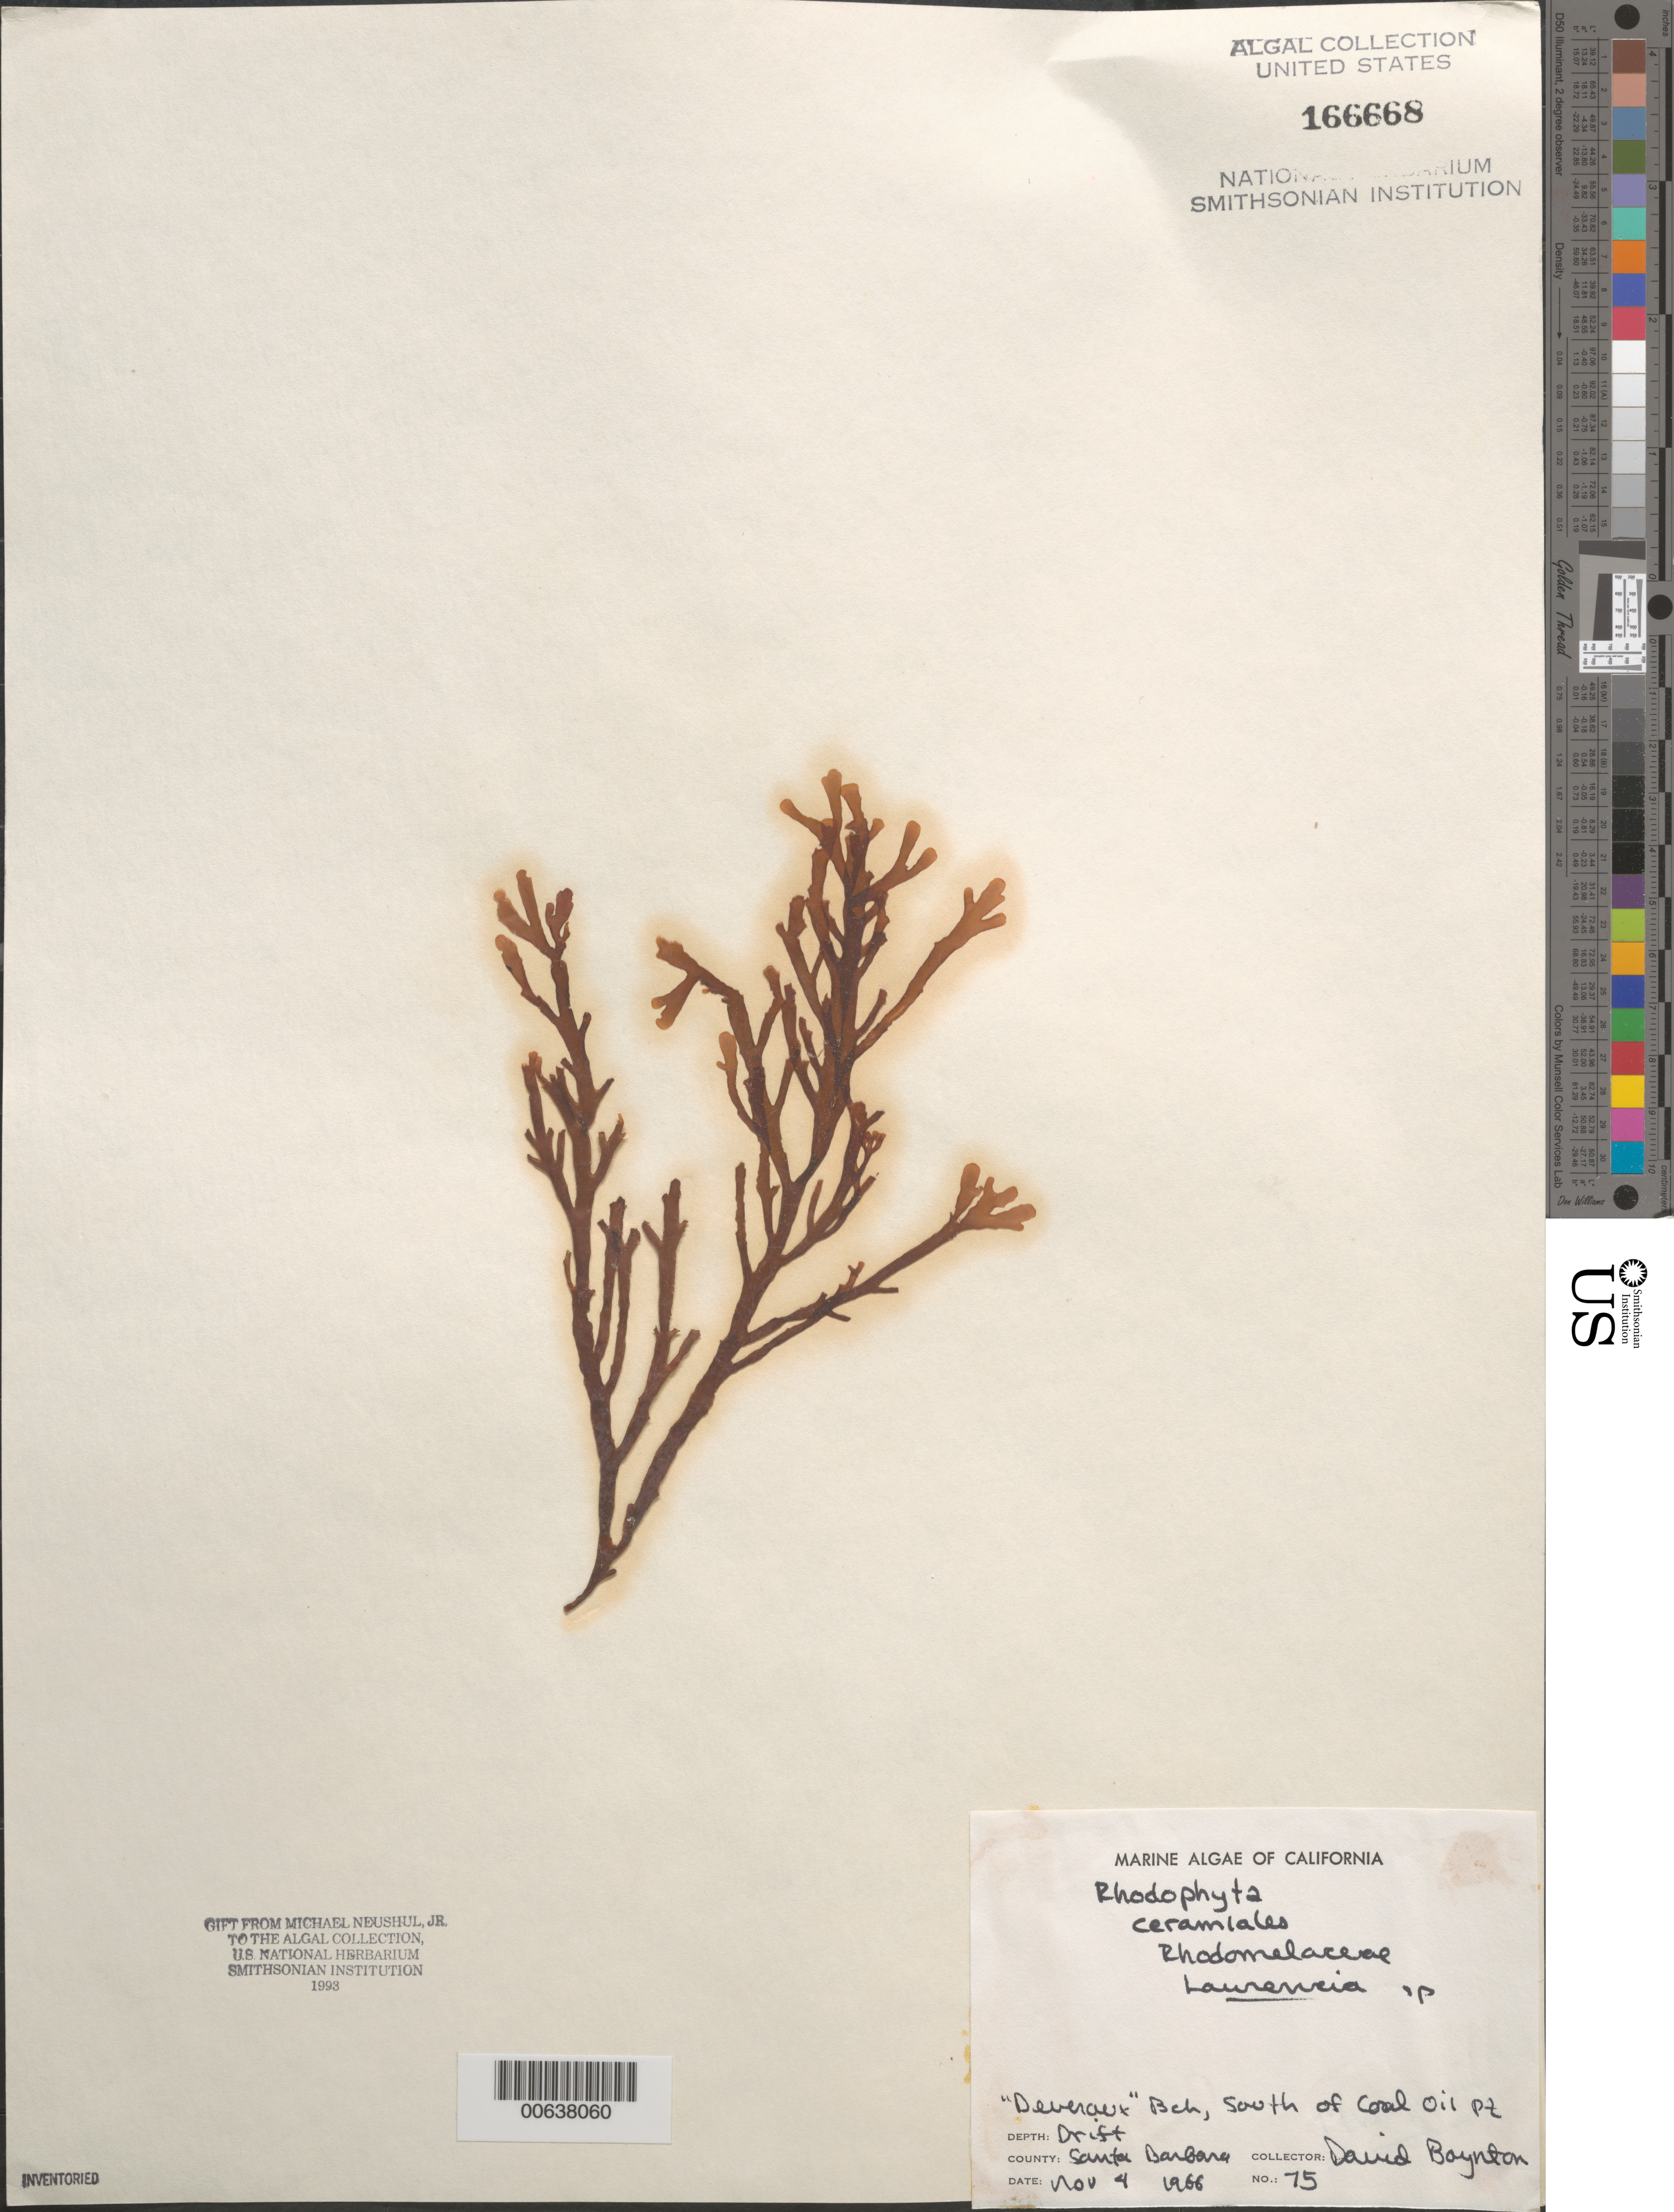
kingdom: Plantae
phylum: Rhodophyta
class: Florideophyceae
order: Ceramiales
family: Rhodomelaceae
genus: Laurencia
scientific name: Laurencia sp.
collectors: D. Boynton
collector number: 75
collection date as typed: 04 Nov 1966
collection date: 1966-11-04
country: United States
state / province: California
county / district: Santa Barbara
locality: Deveraux Beach, south of Coal Oil Point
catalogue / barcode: US 166668